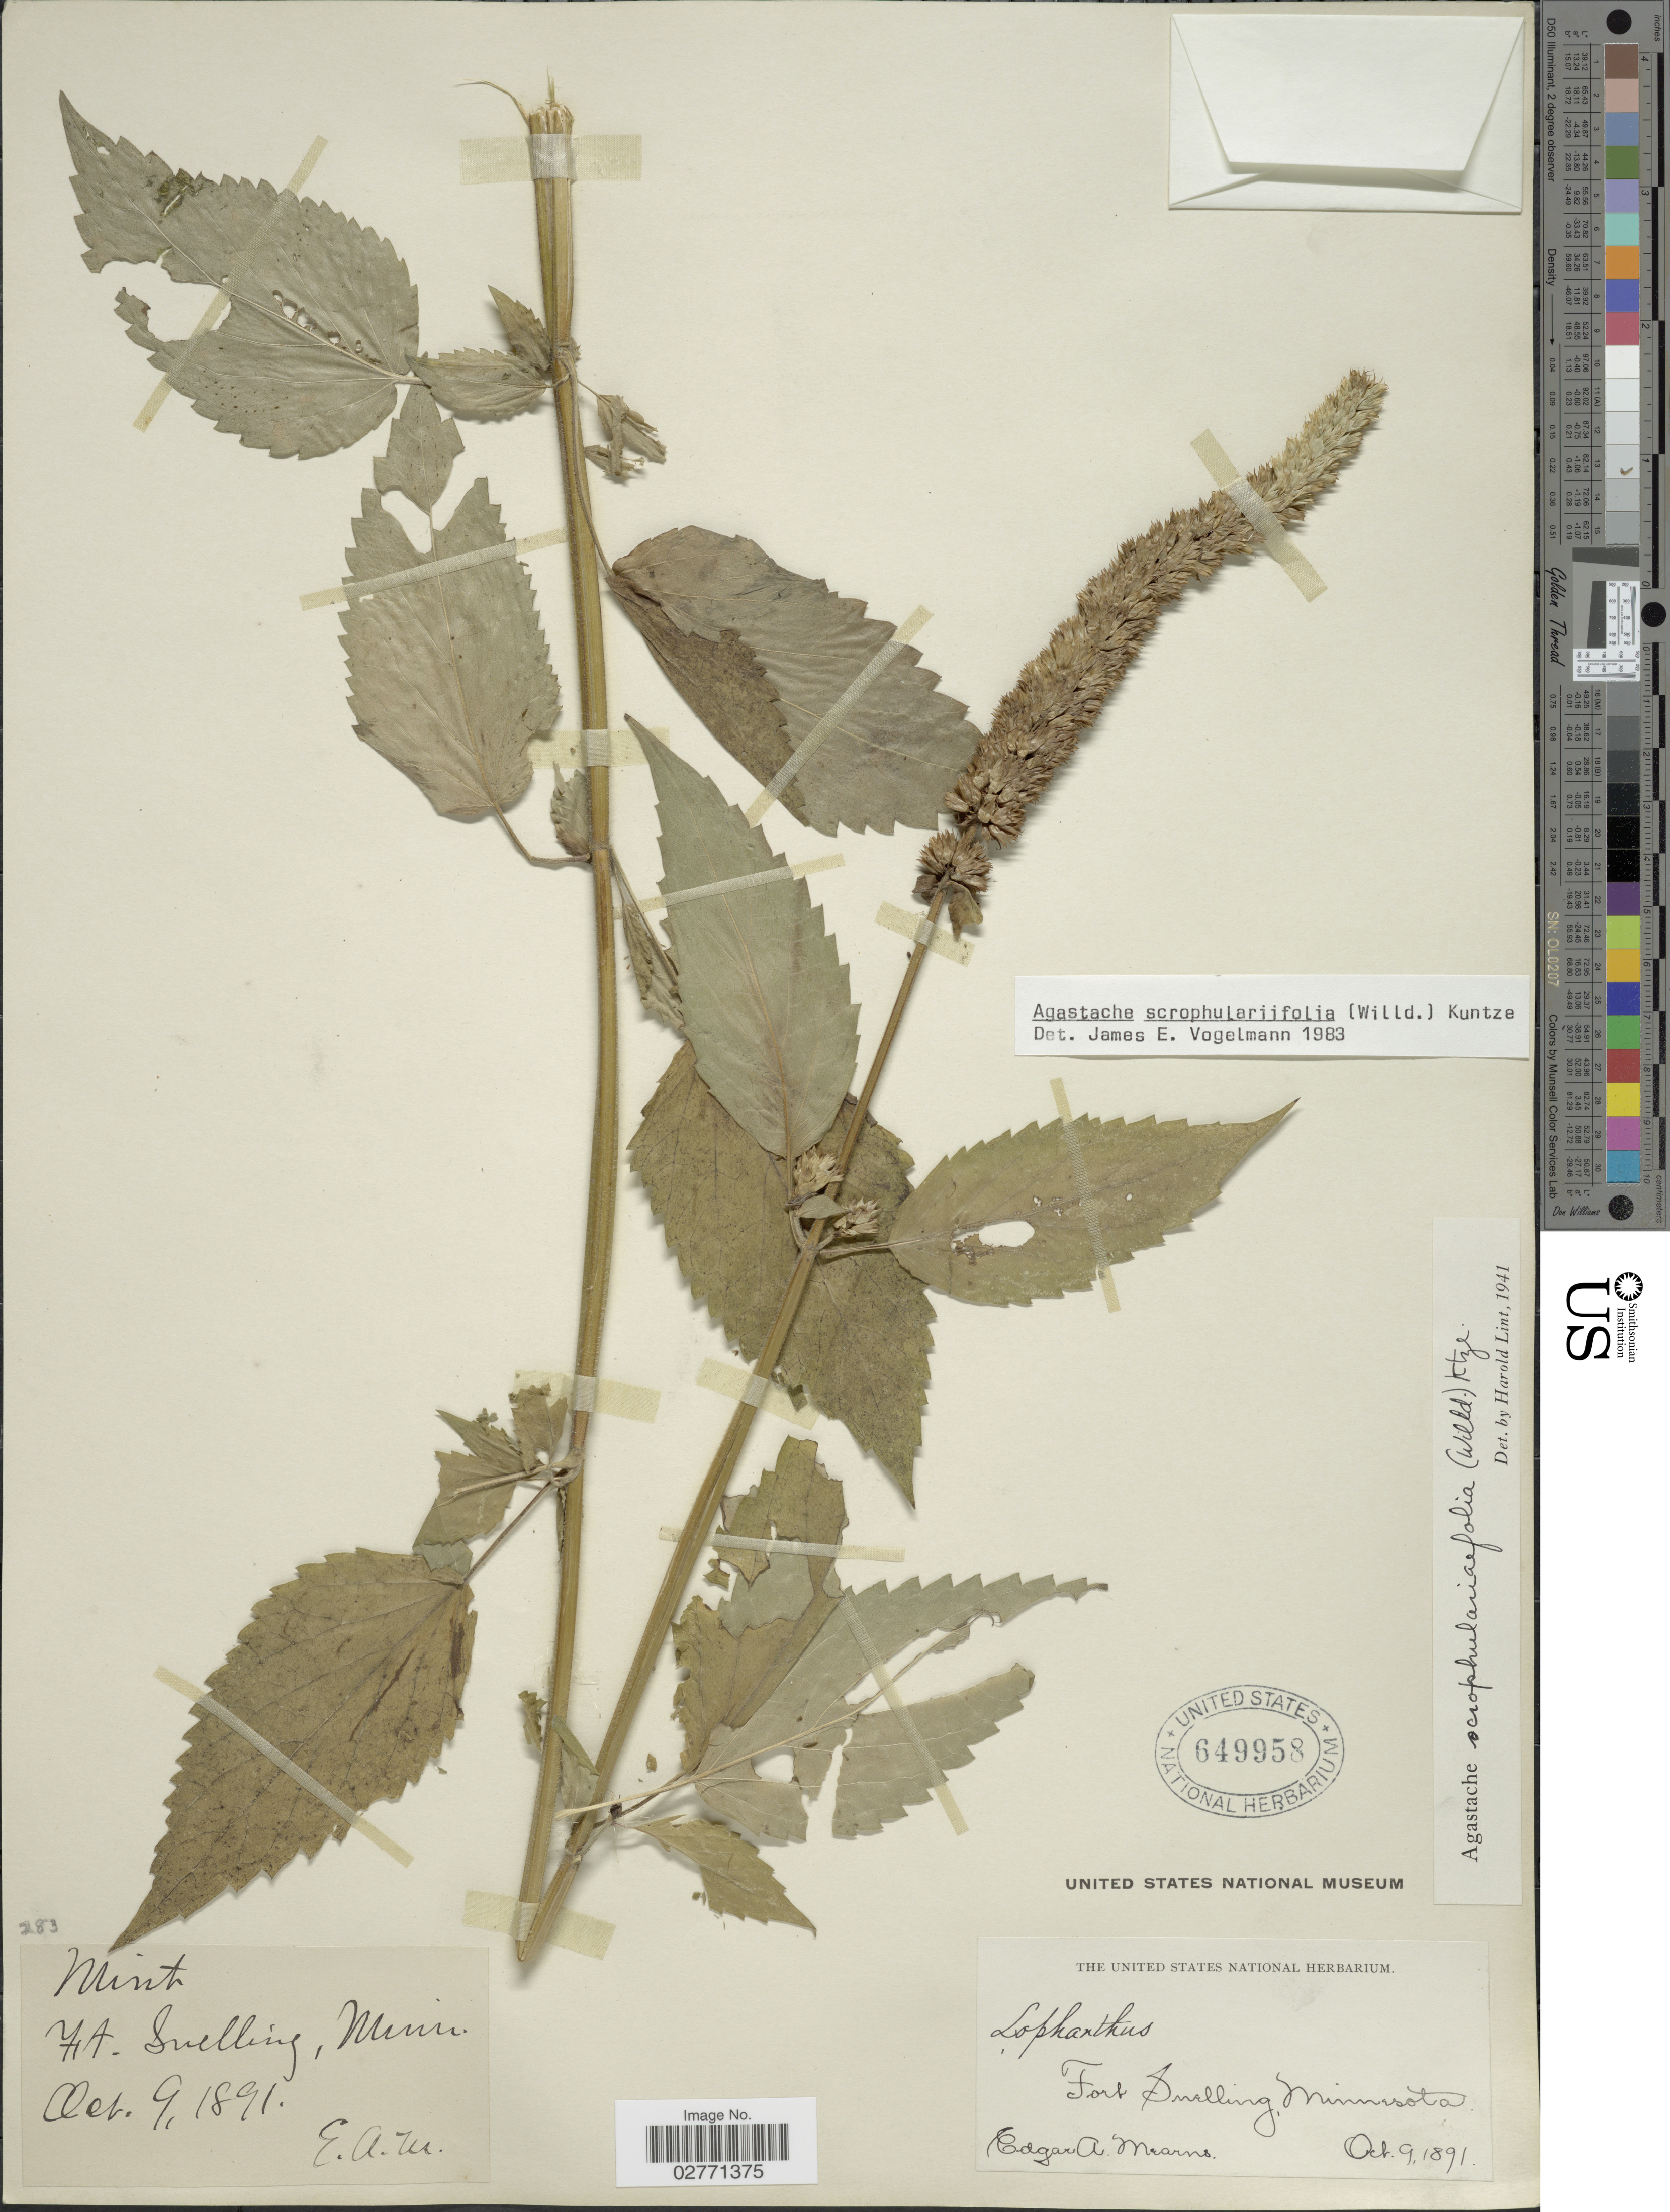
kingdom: Plantae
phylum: Tracheophyta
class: Magnoliopsida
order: Lamiales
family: Lamiaceae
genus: Agastache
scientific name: Agastache scrophulariifolia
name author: (Willd.) Kuntze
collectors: E. A. Mearns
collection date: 1891-10-09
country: United States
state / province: Minnesota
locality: Fort Snelling.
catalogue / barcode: US 649958